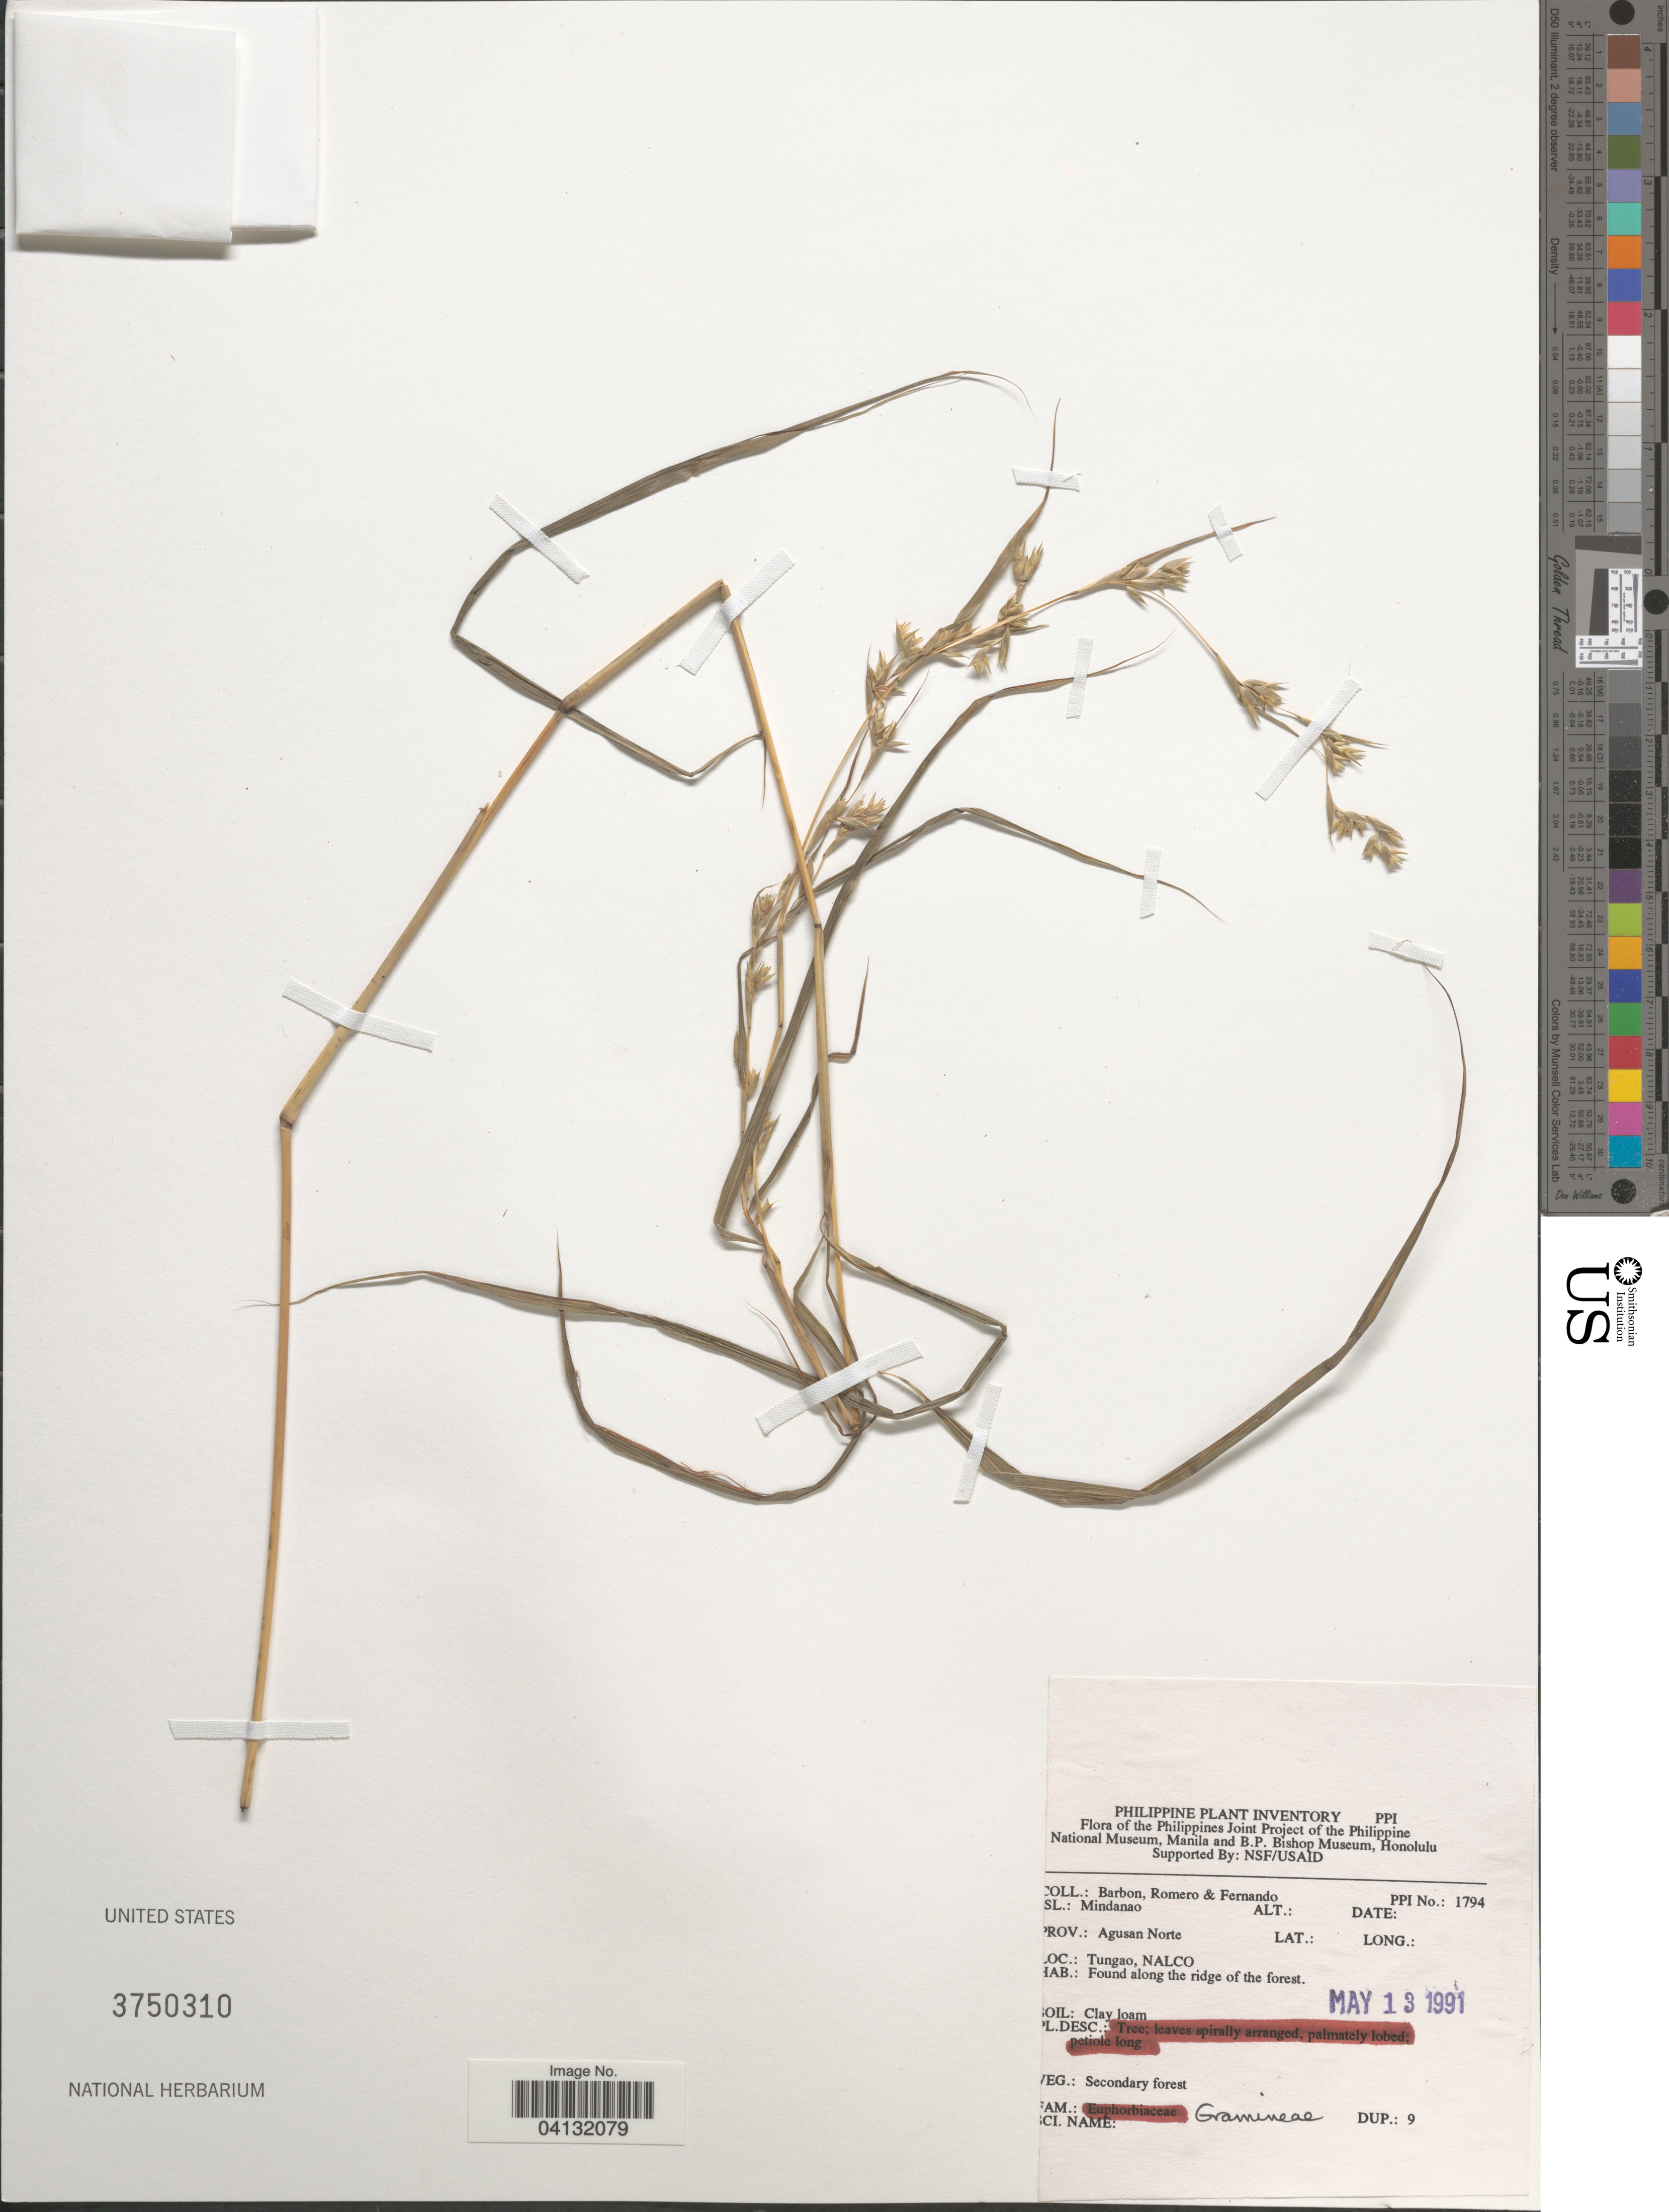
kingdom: Plantae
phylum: Tracheophyta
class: Liliopsida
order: Poales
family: Poaceae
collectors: Barbon, -. Romero & -- Fernando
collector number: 1794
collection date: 1991-05-13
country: Philippines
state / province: Caraga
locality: Isl.: Mindanao. Prov.: Agusan Norte. Tungao, NALCO.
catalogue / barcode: US 3750310